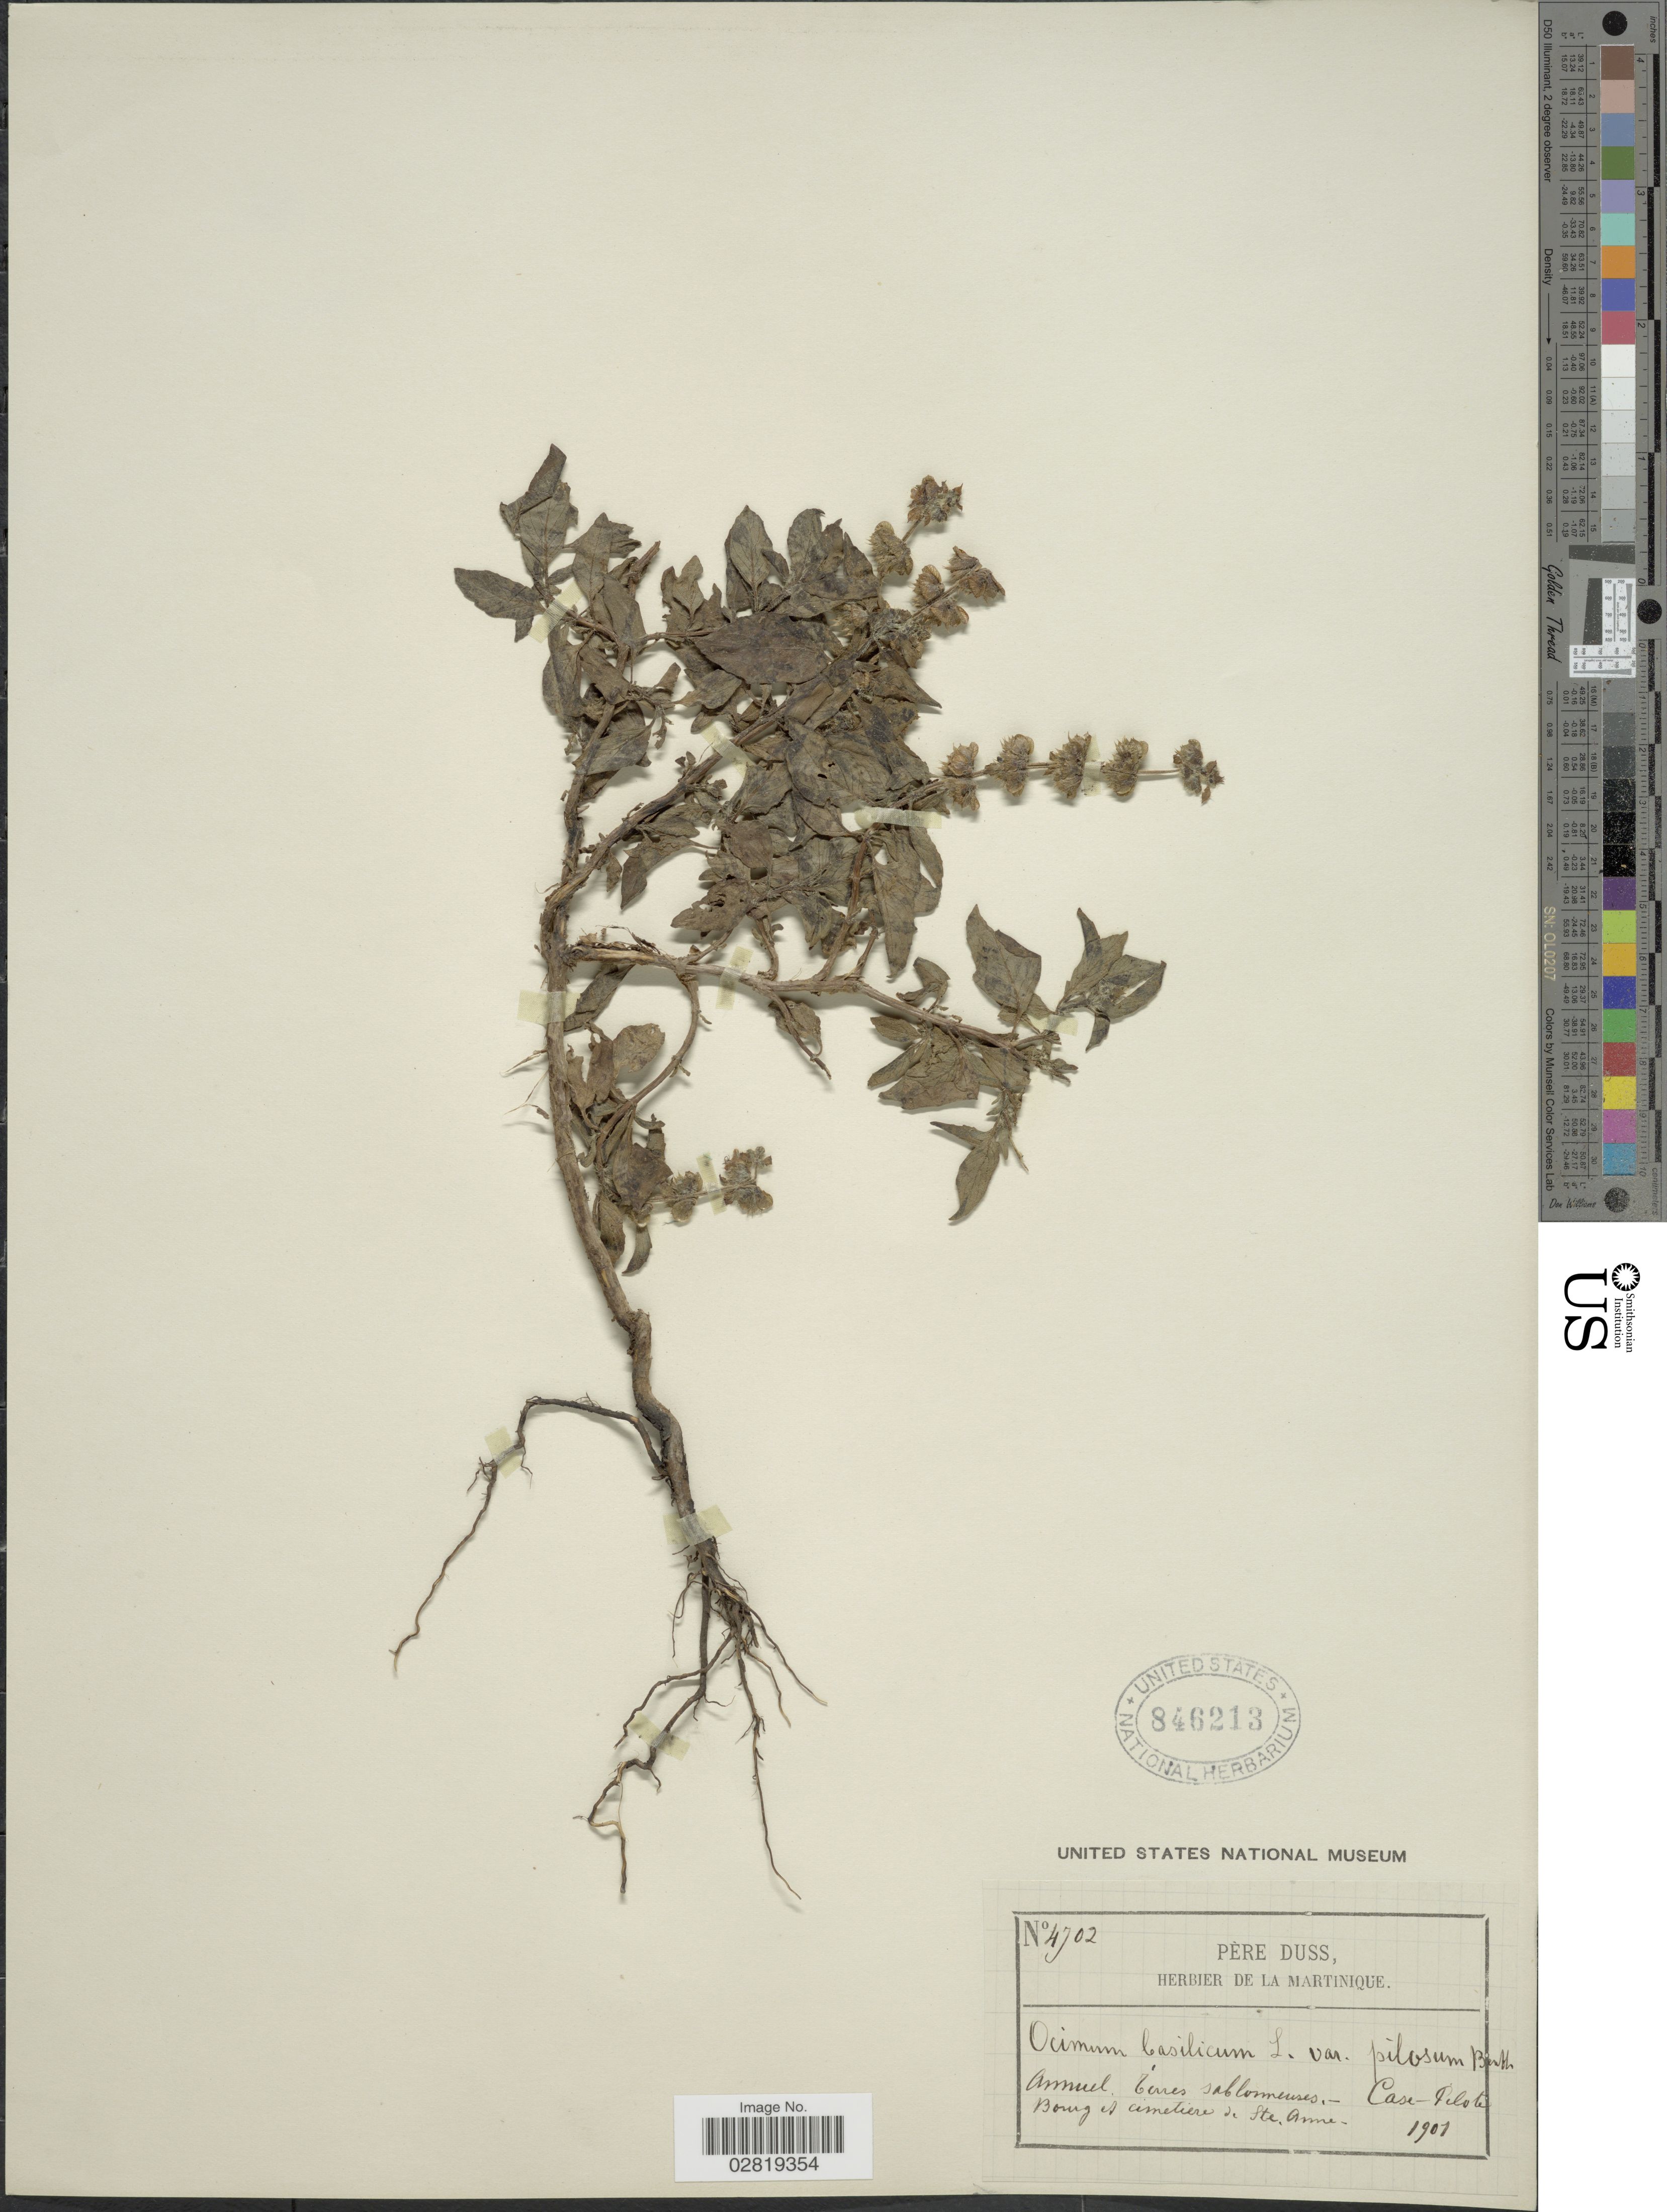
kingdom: Plantae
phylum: Tracheophyta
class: Magnoliopsida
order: Lamiales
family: Lamiaceae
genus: Ocimum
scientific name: Ocimum basilicum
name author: L.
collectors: Père Duss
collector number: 4702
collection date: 1901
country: Martinique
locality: Case-Pilote Bourg et cimetiere de Ste. Anne.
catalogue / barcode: US 846213